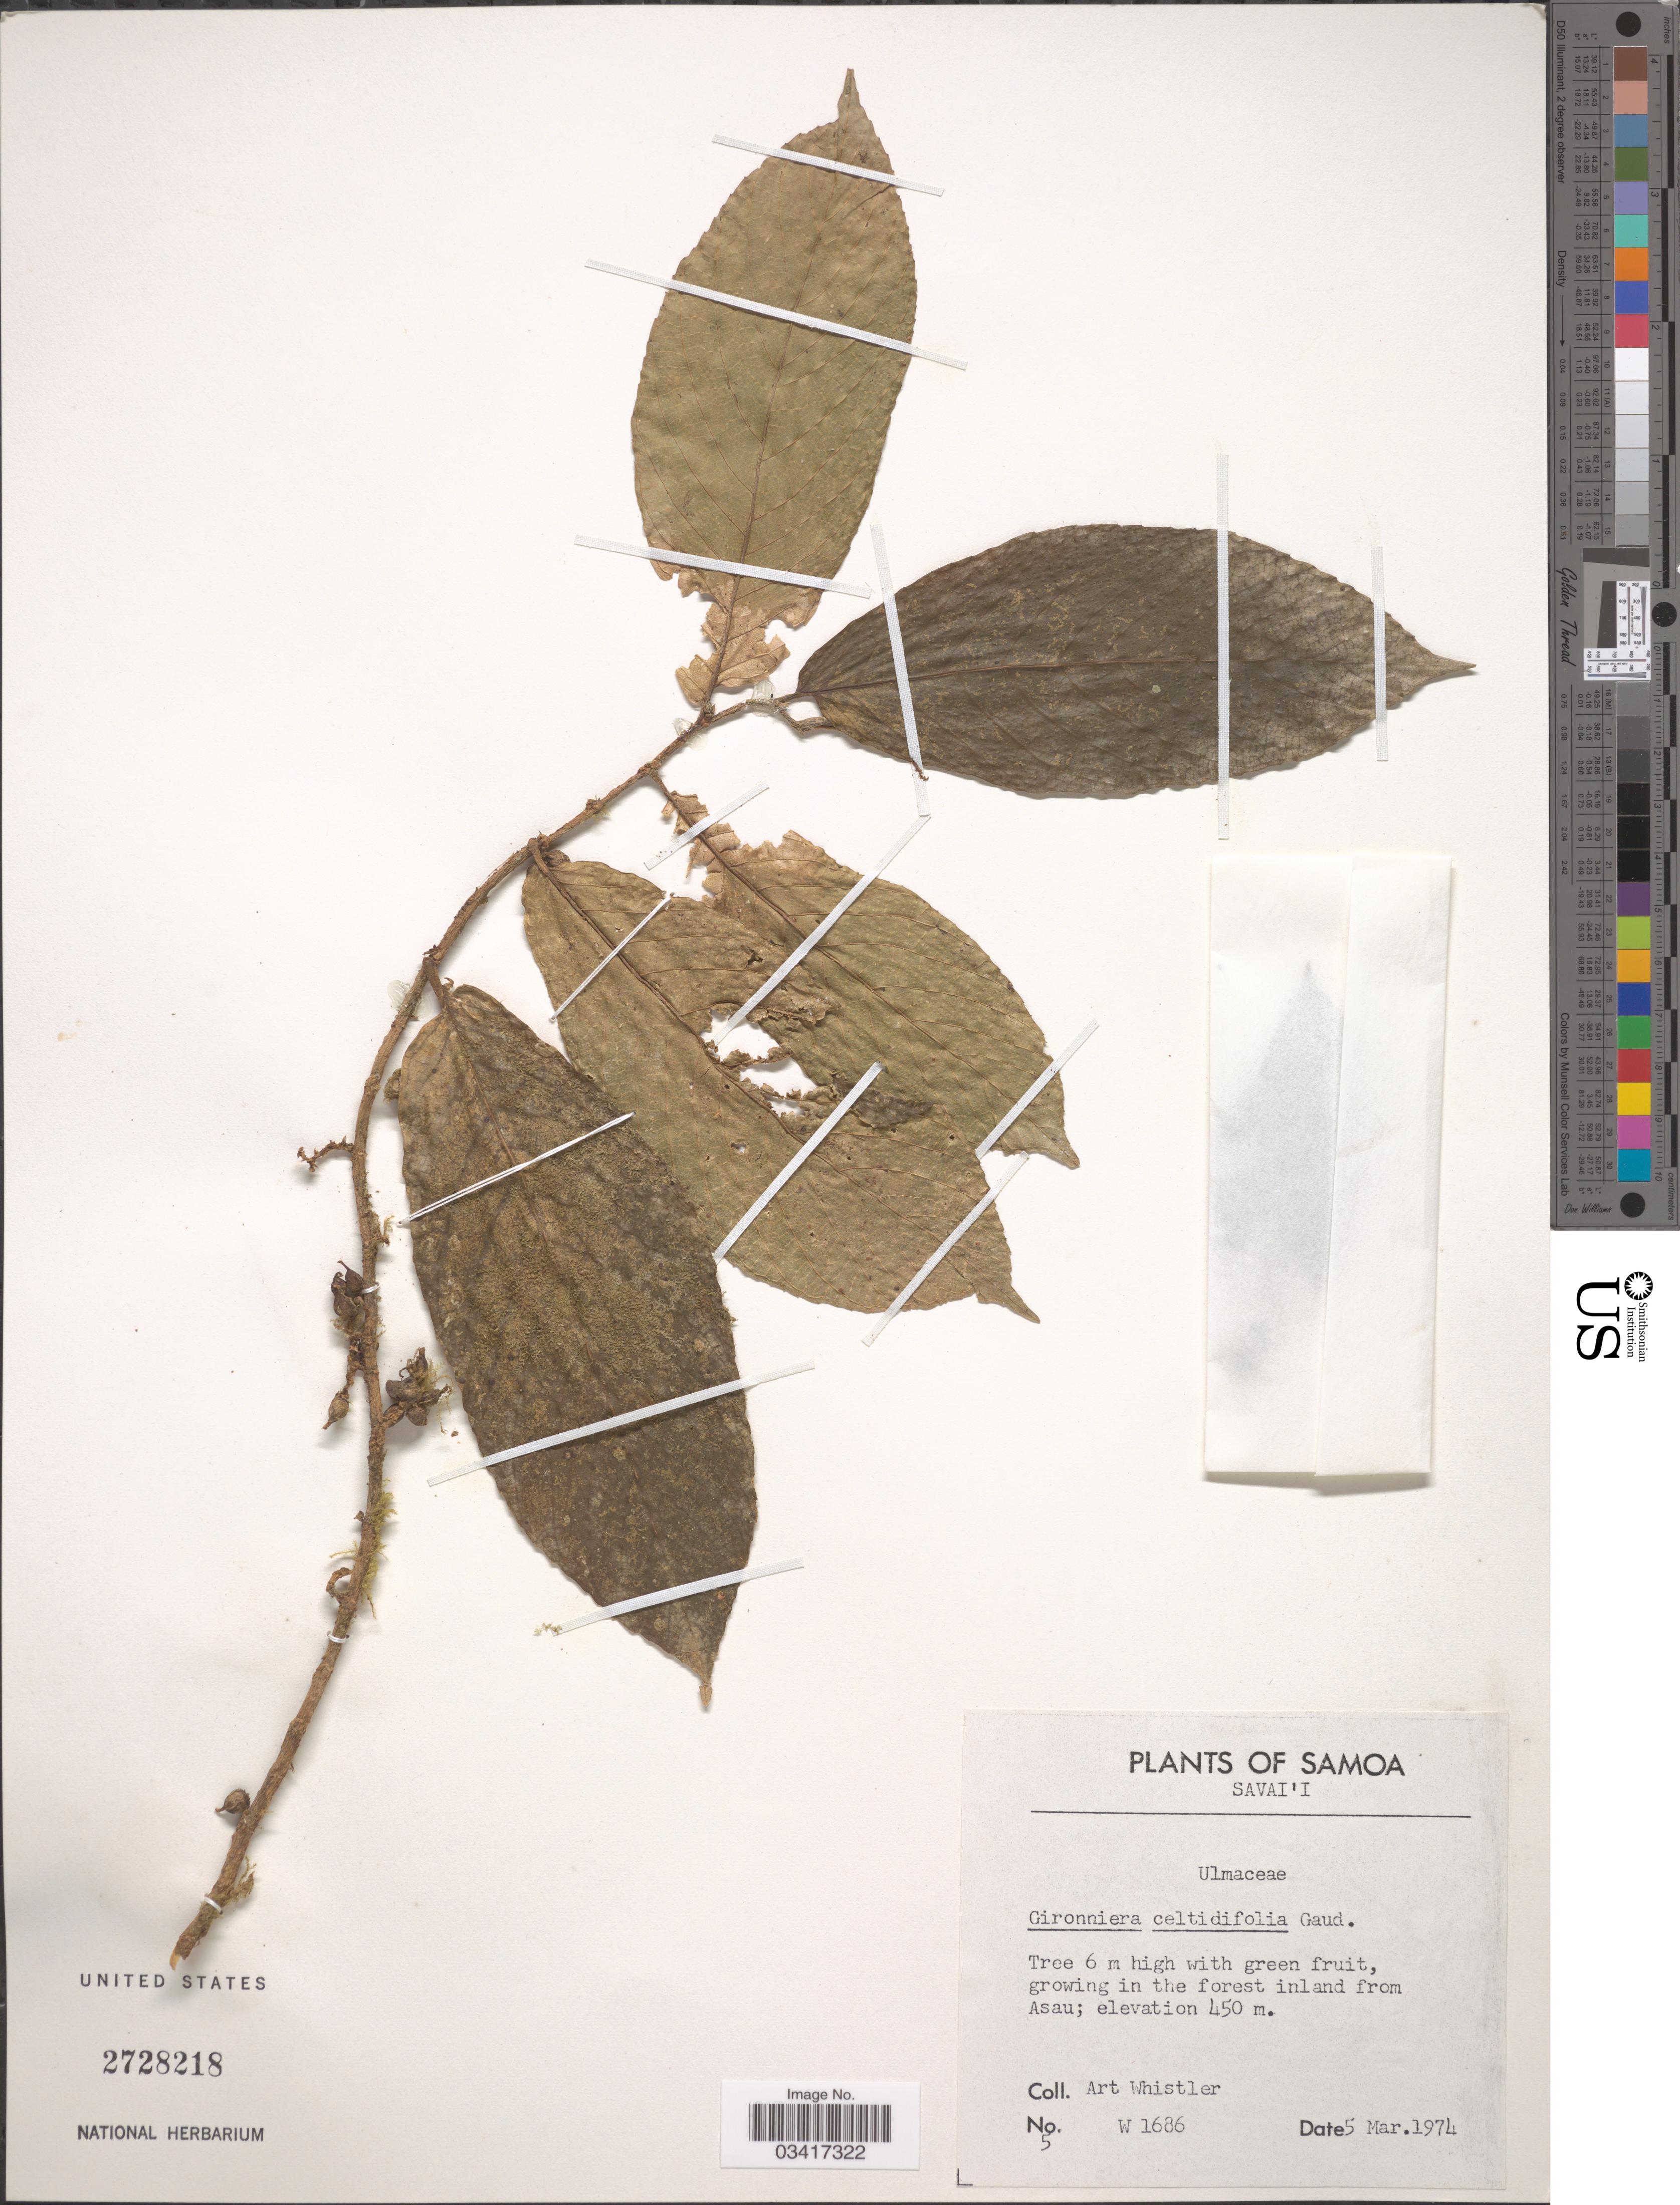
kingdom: Plantae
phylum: Tracheophyta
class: Magnoliopsida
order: Rosales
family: Cannabaceae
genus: Gironniera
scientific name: Gironniera celtidifolia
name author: Gaudich.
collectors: A. Whistler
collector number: W1686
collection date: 1974-03-05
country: Samoa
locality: Savai'i, growing in the forest inland from Asau.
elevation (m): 450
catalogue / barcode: US 2728218